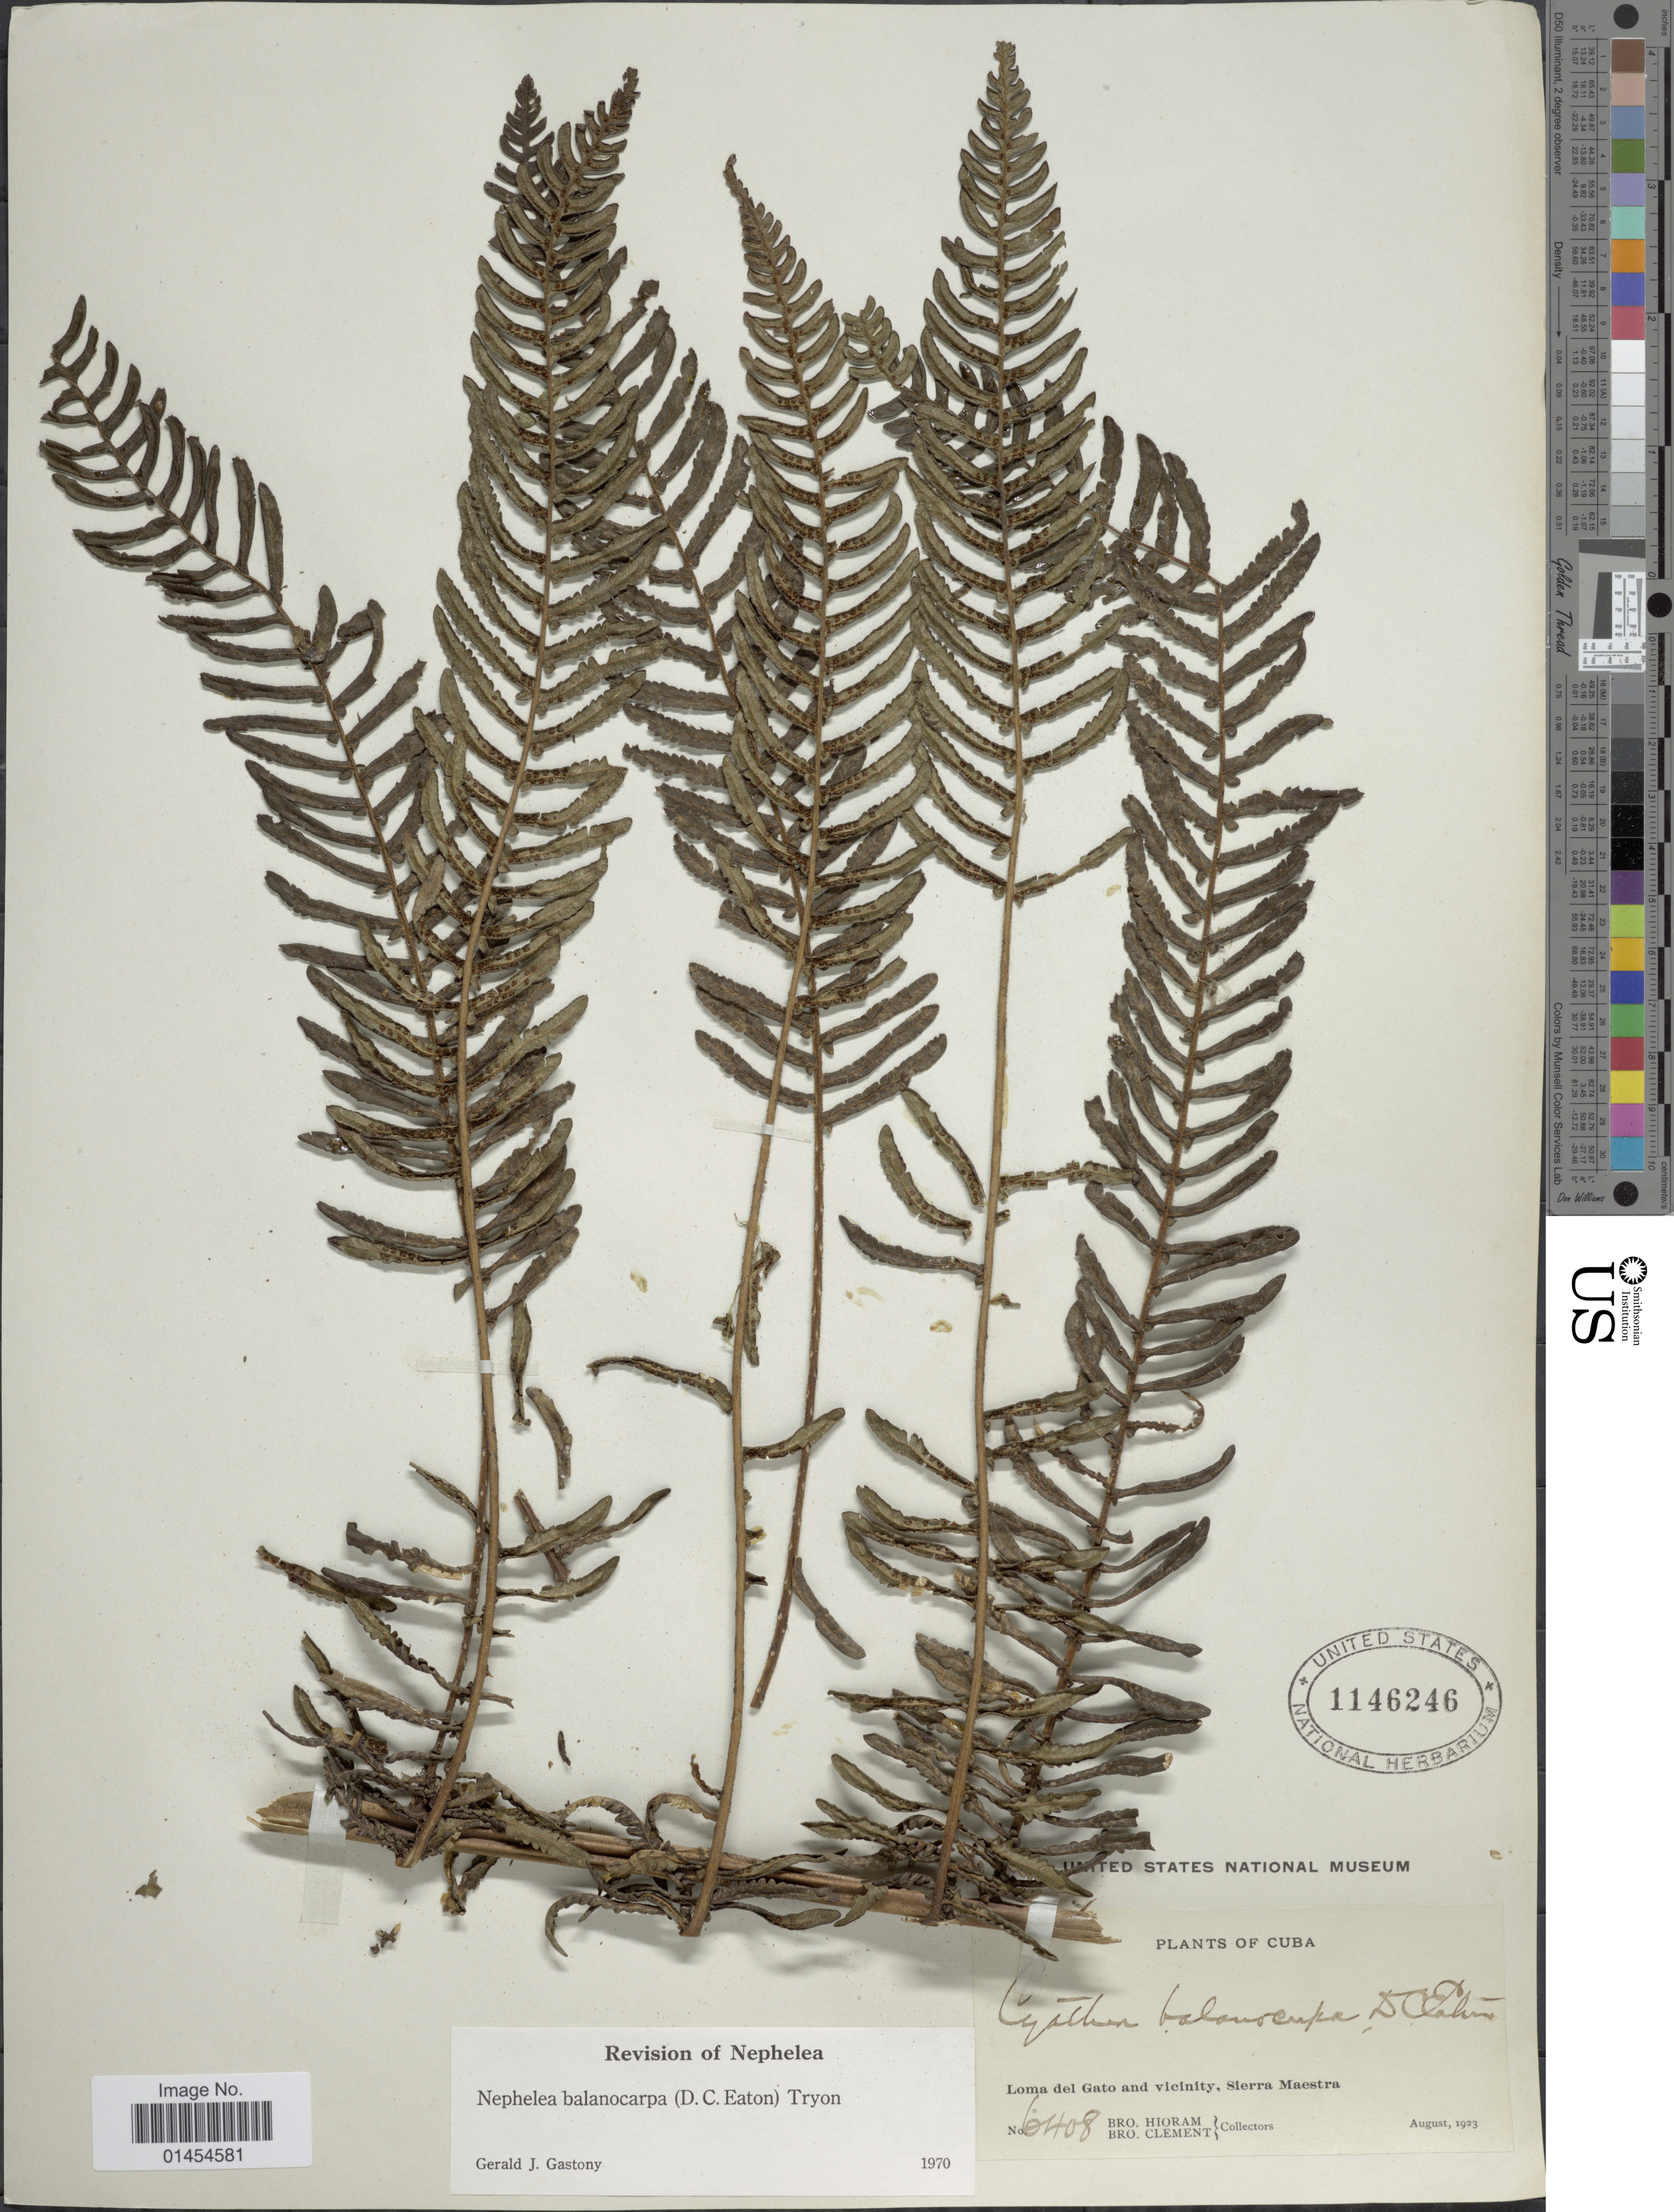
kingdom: Plantae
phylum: Tracheophyta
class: Polypodiopsida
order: Cyatheales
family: Cyatheaceae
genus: Alsophila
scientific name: Alsophila balanocarpa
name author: (D.C. Eaton) D.S. Conant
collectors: Bro. Hioram & B. Clement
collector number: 6408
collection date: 1923-08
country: Cuba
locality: Loma del Gato and vicinity, Sierra Maestra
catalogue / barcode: US 1146246